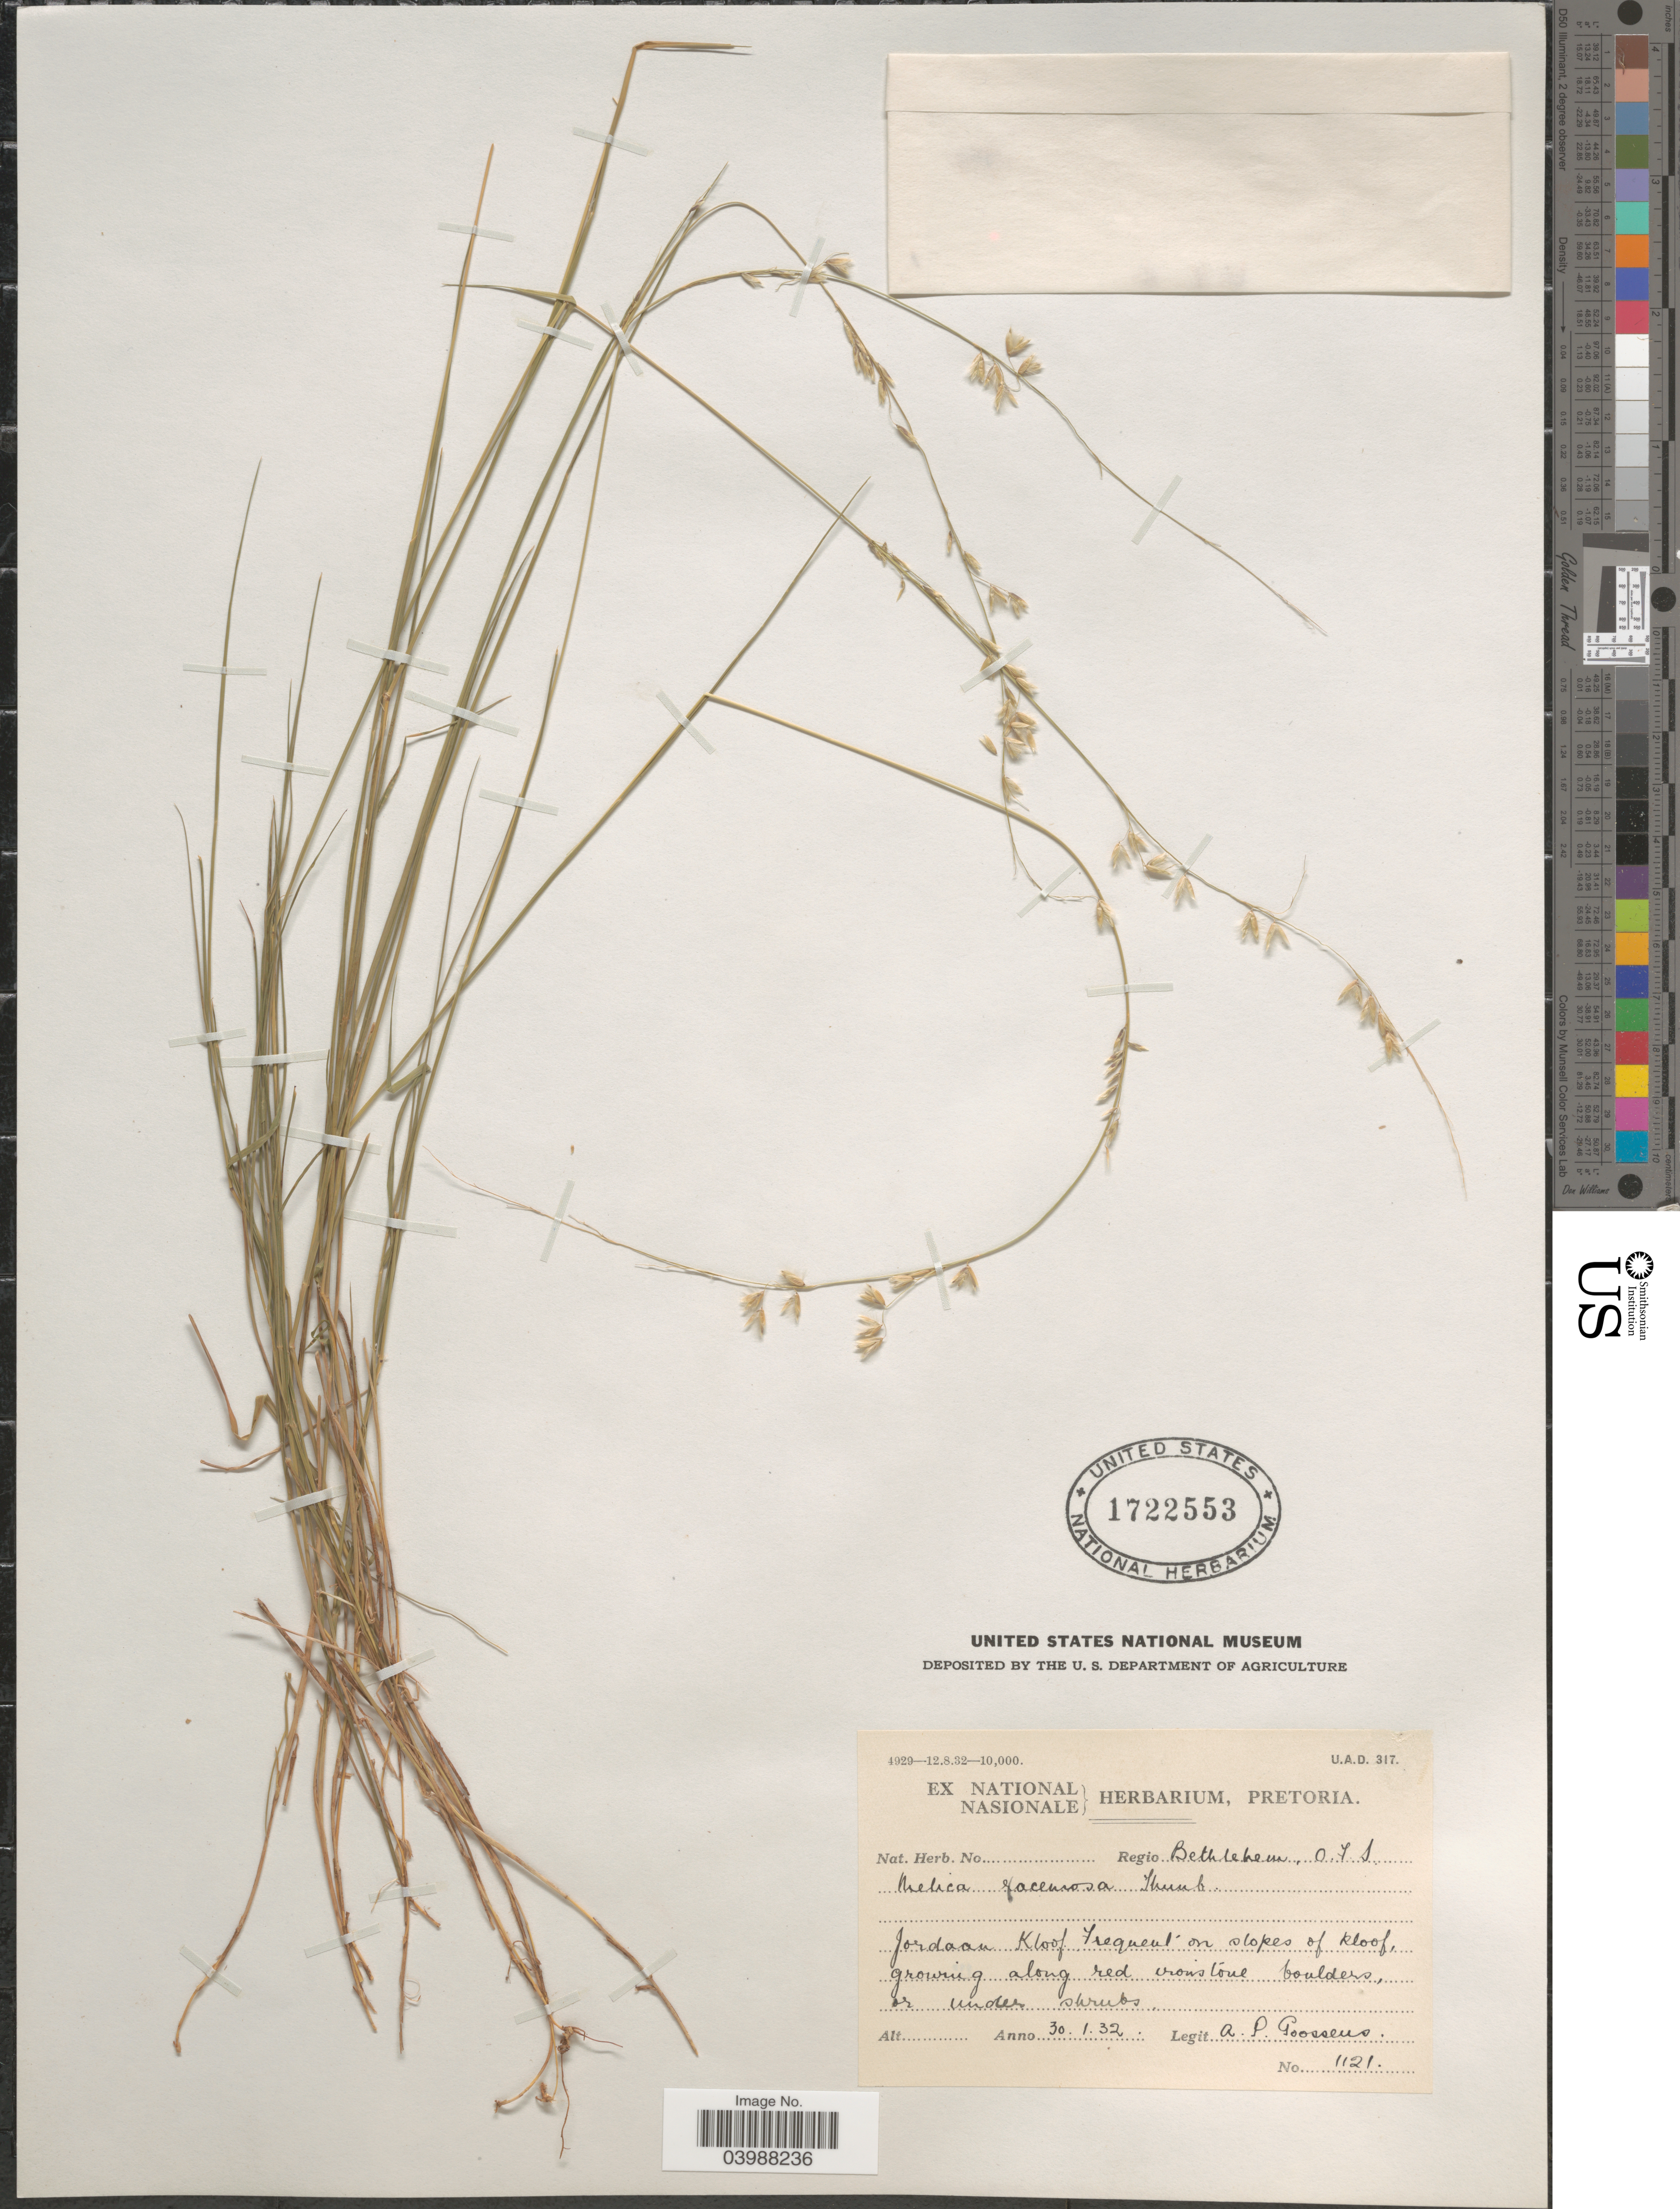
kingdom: Plantae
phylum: Tracheophyta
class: Liliopsida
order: Poales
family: Poaceae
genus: Melica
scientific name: Melica racemosa Muhl., nom. illeg.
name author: Muhl.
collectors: A. P. G. Goossens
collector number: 1121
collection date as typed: Transcribed d/m/y: 30/1/32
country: South Africa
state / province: Free State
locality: Regio Bethlehem, O. F. S. Jordaan Kloof. Frequent on slopes of kloof, along red brownstone boulders or under shrubs.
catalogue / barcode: US 1722553